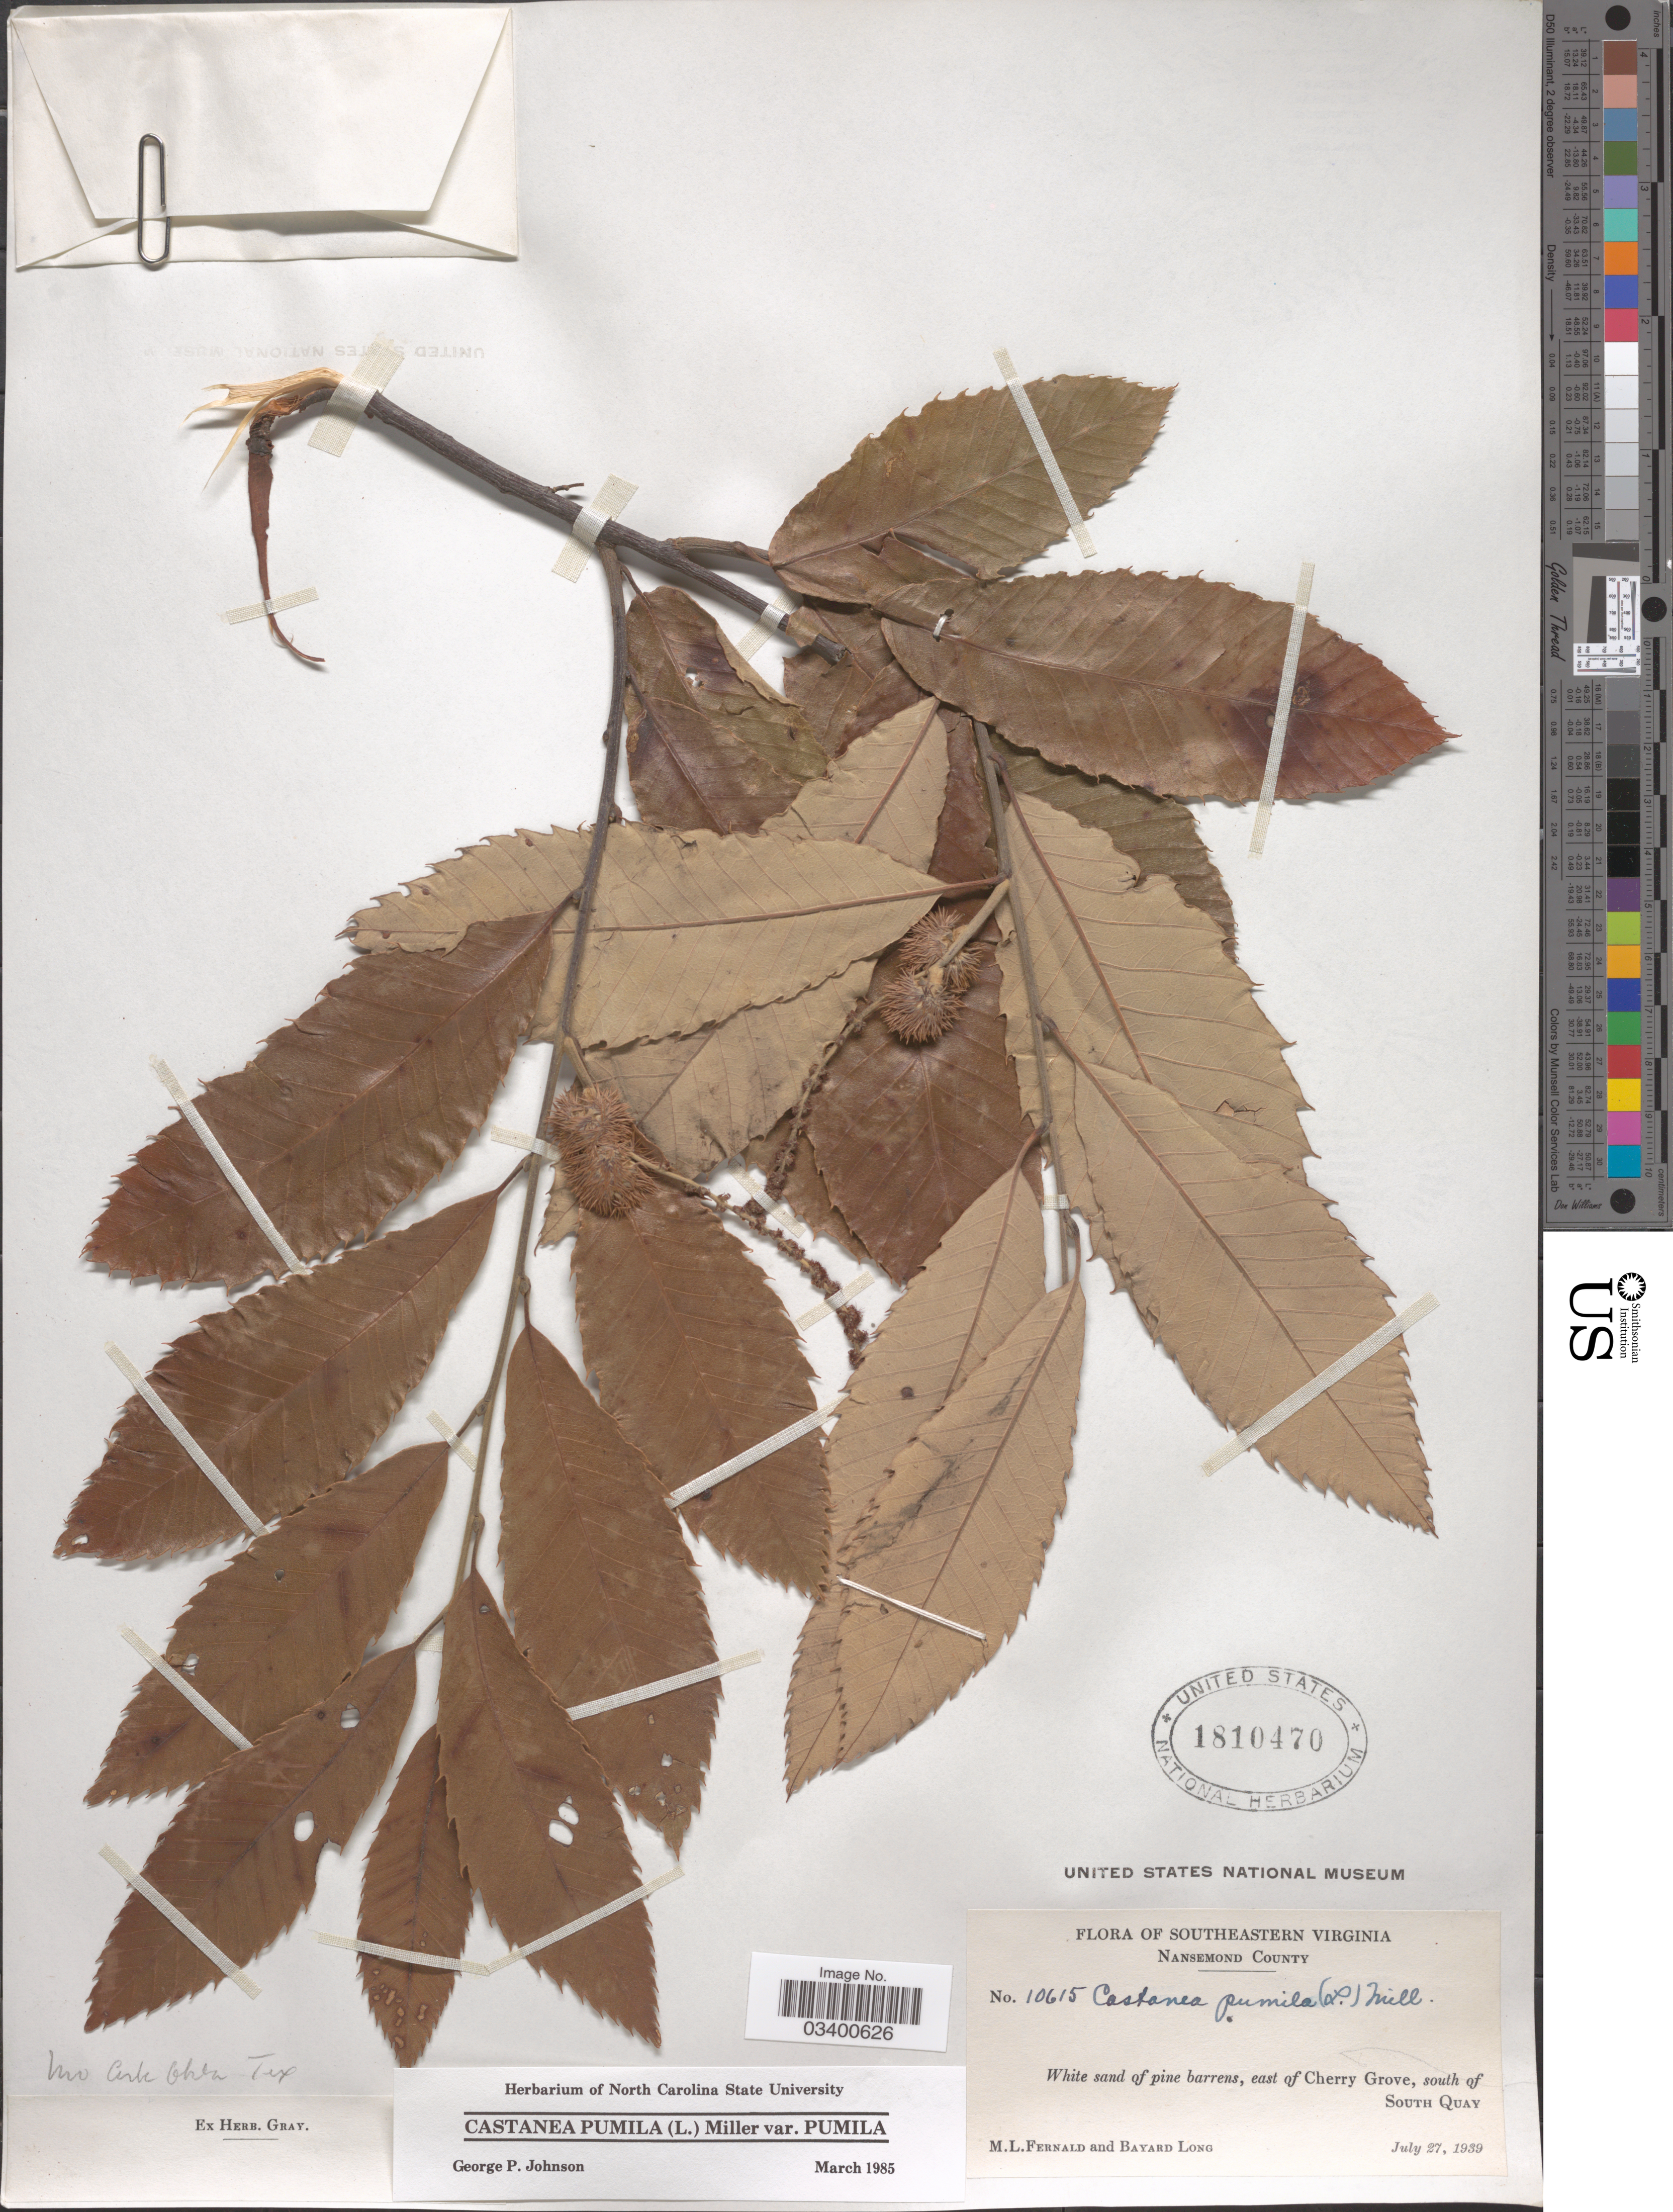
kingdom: Plantae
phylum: Tracheophyta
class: Magnoliopsida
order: Fagales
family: Fagaceae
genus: Castanea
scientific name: Castanea pumila var. pumila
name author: (L.) Mill.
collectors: M. L. Fernald & B. Long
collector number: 10615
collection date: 1939-07-27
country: United States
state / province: Virginia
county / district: City of Suffolk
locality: Southeastern Virginia. Nansemond County. East of Cherry Grove, south of South Quay.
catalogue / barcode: US 1810470